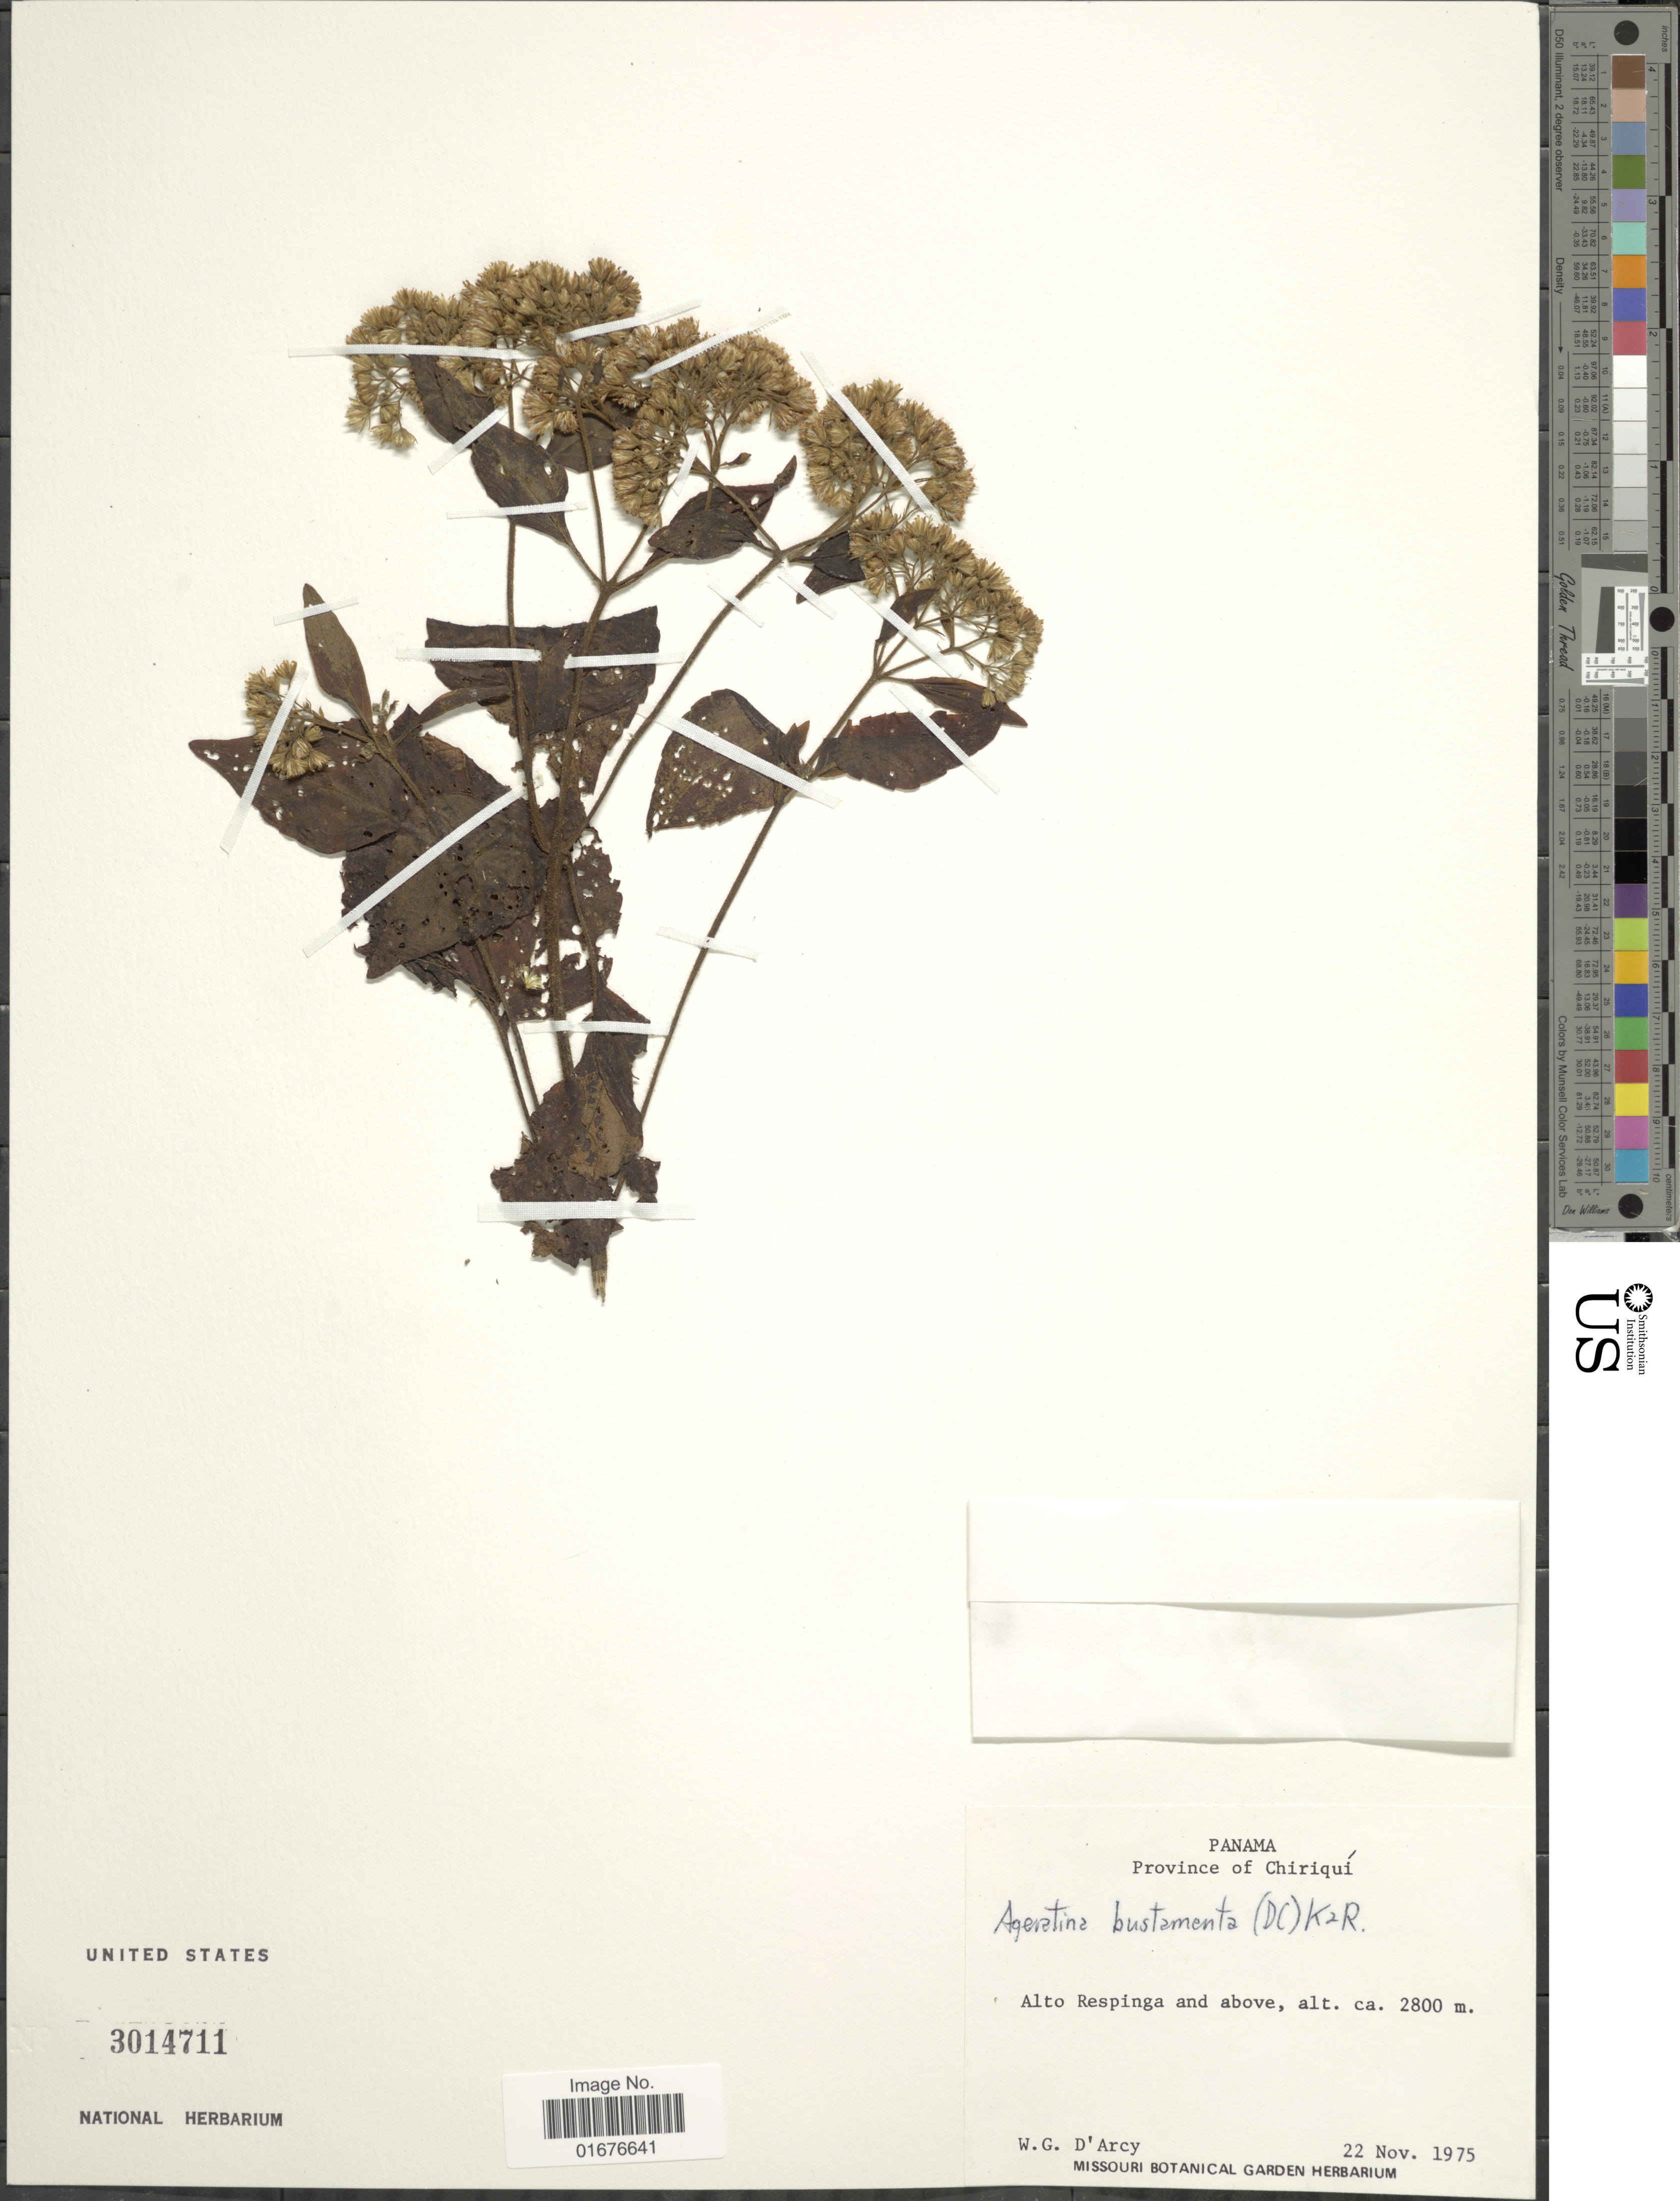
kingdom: Plantae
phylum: Tracheophyta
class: Magnoliopsida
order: Asterales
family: Asteraceae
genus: Ageratina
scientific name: Ageratina pichinchensis var. bustamenta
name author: (DC.) R.M. King & H. Rob.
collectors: W. G. D'Arcy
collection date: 1975-11-22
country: Panama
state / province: Chiriqui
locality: Alto Respinga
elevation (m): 2800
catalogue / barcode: US 3014711